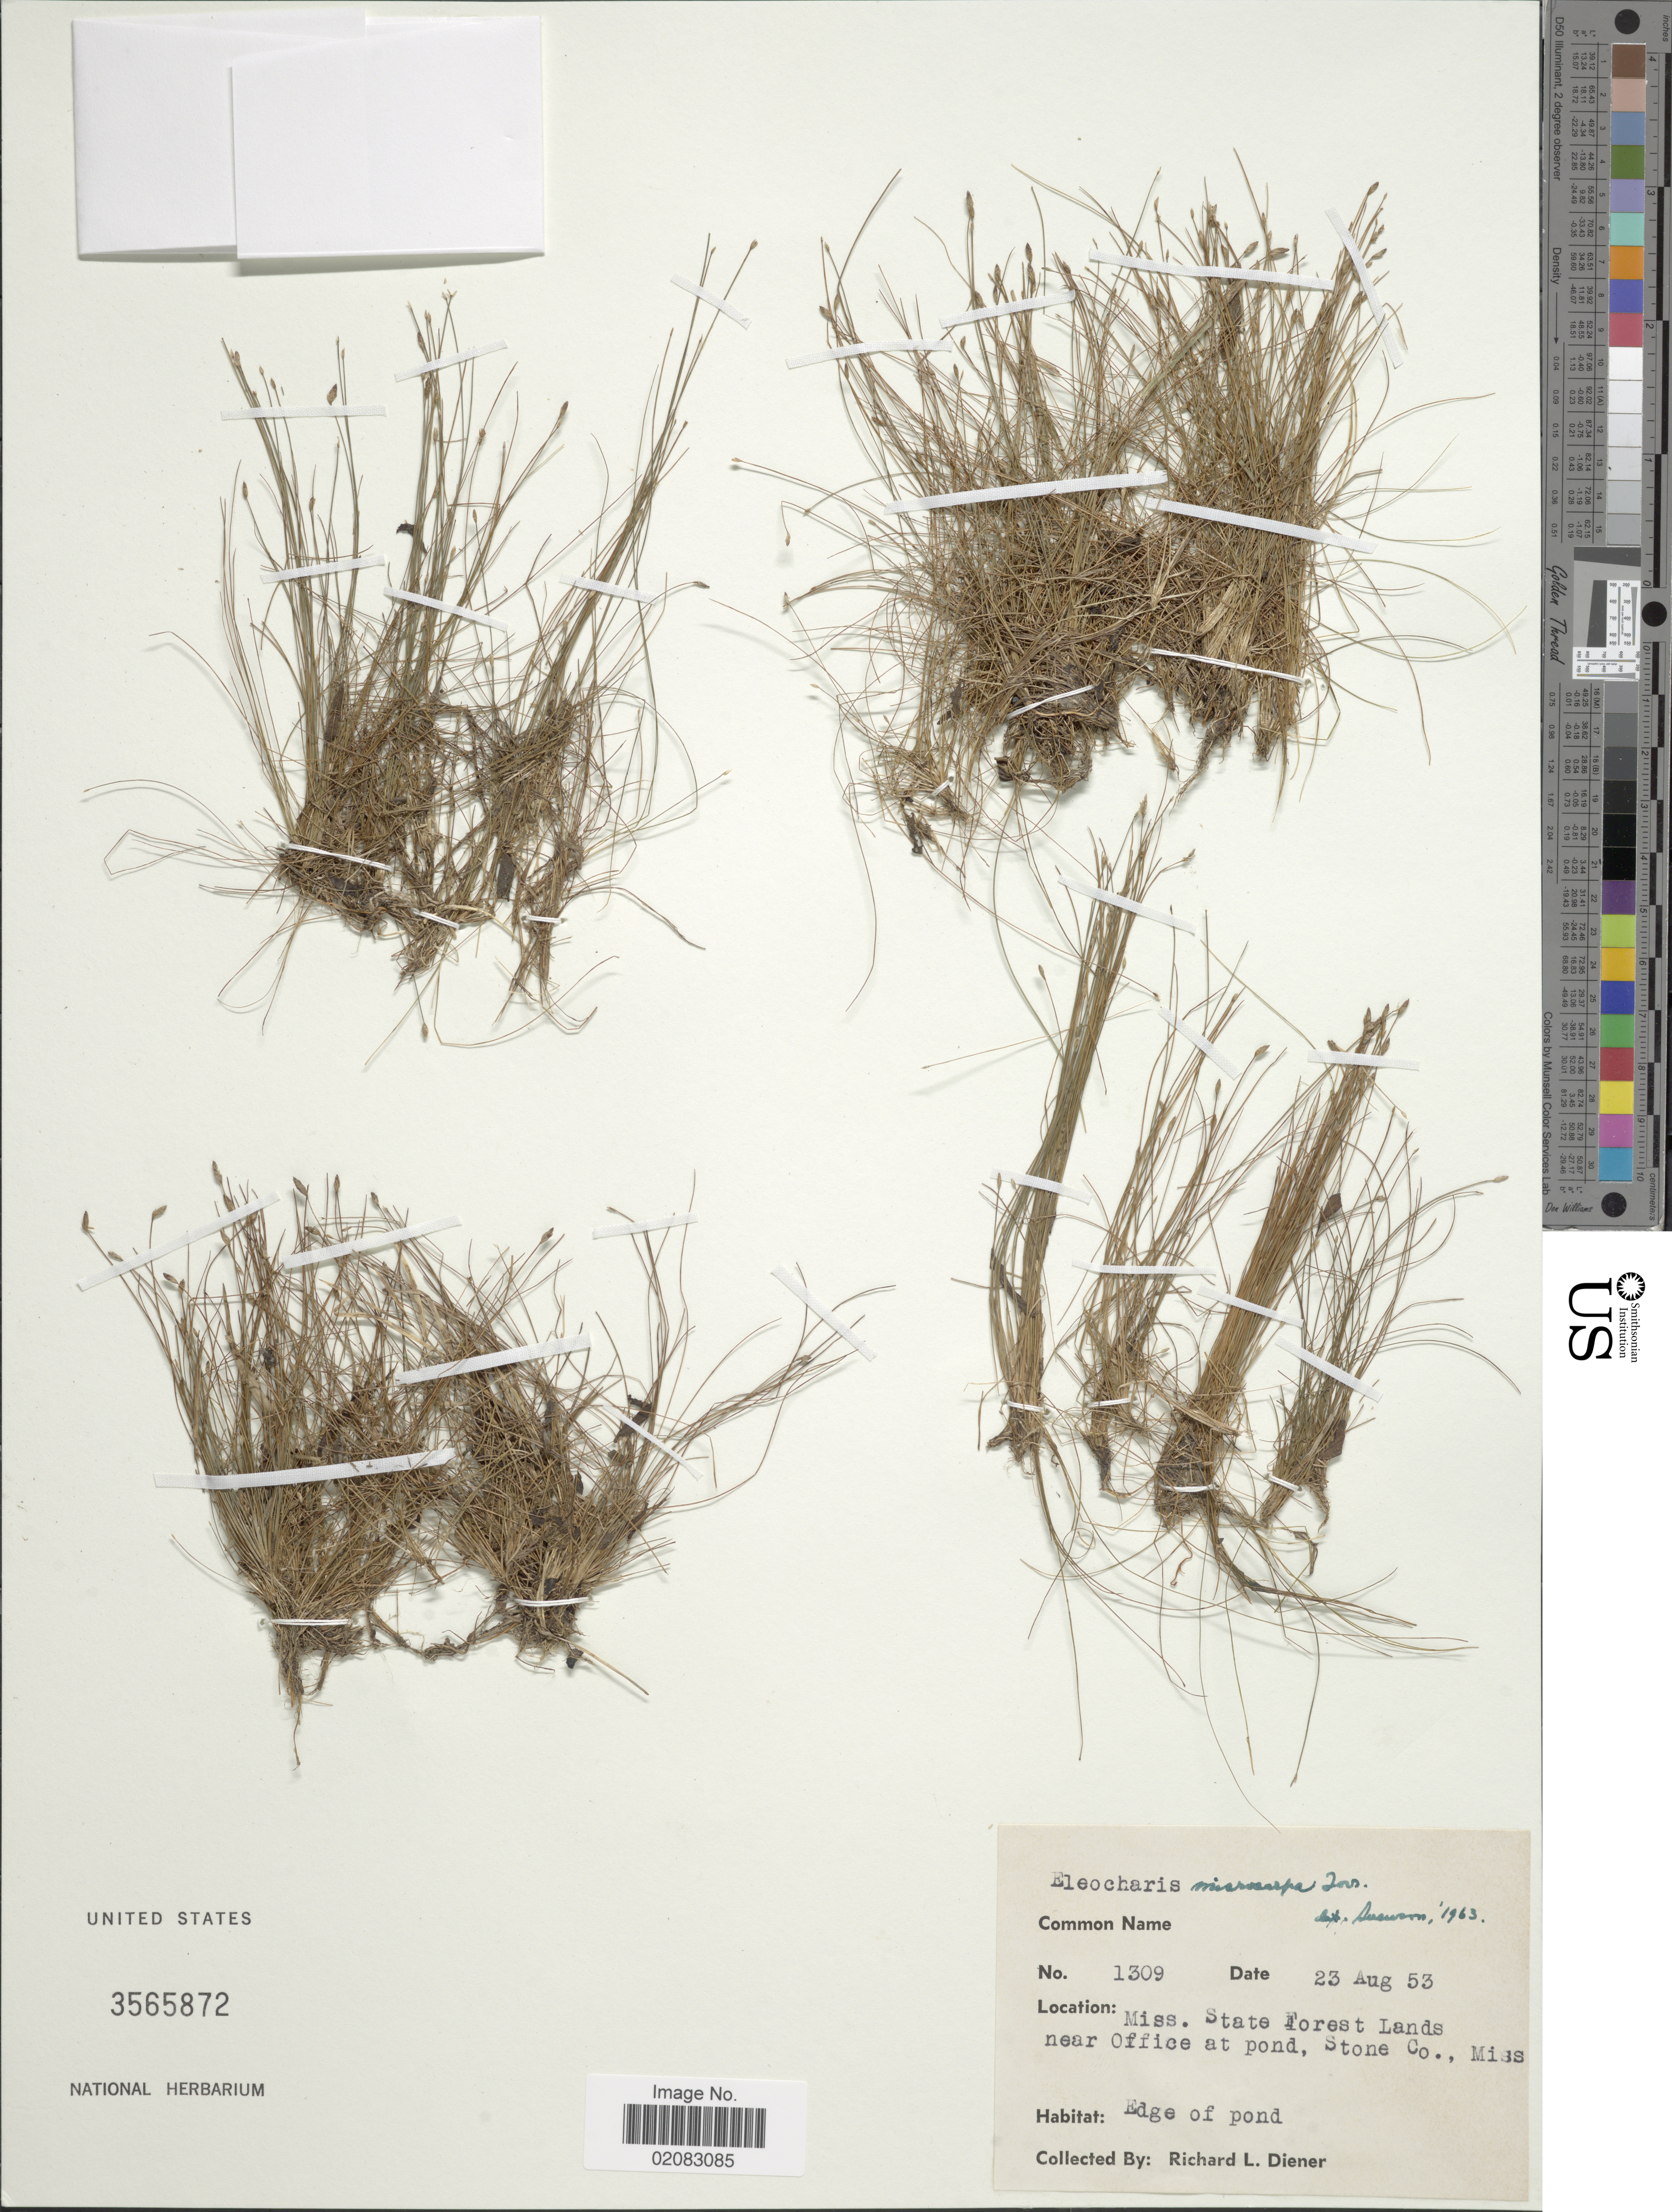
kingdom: Plantae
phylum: Tracheophyta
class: Liliopsida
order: Poales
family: Cyperaceae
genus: Eleocharis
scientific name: Eleocharis microcarpa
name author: Torr.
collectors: R. Diener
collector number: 1309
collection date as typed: Transcribed d/m/y: 23/8/53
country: United States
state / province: Mississippi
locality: Miss. State Forest Lands near Office at pond, Stone Co., Edge of pond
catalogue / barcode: US 3565872